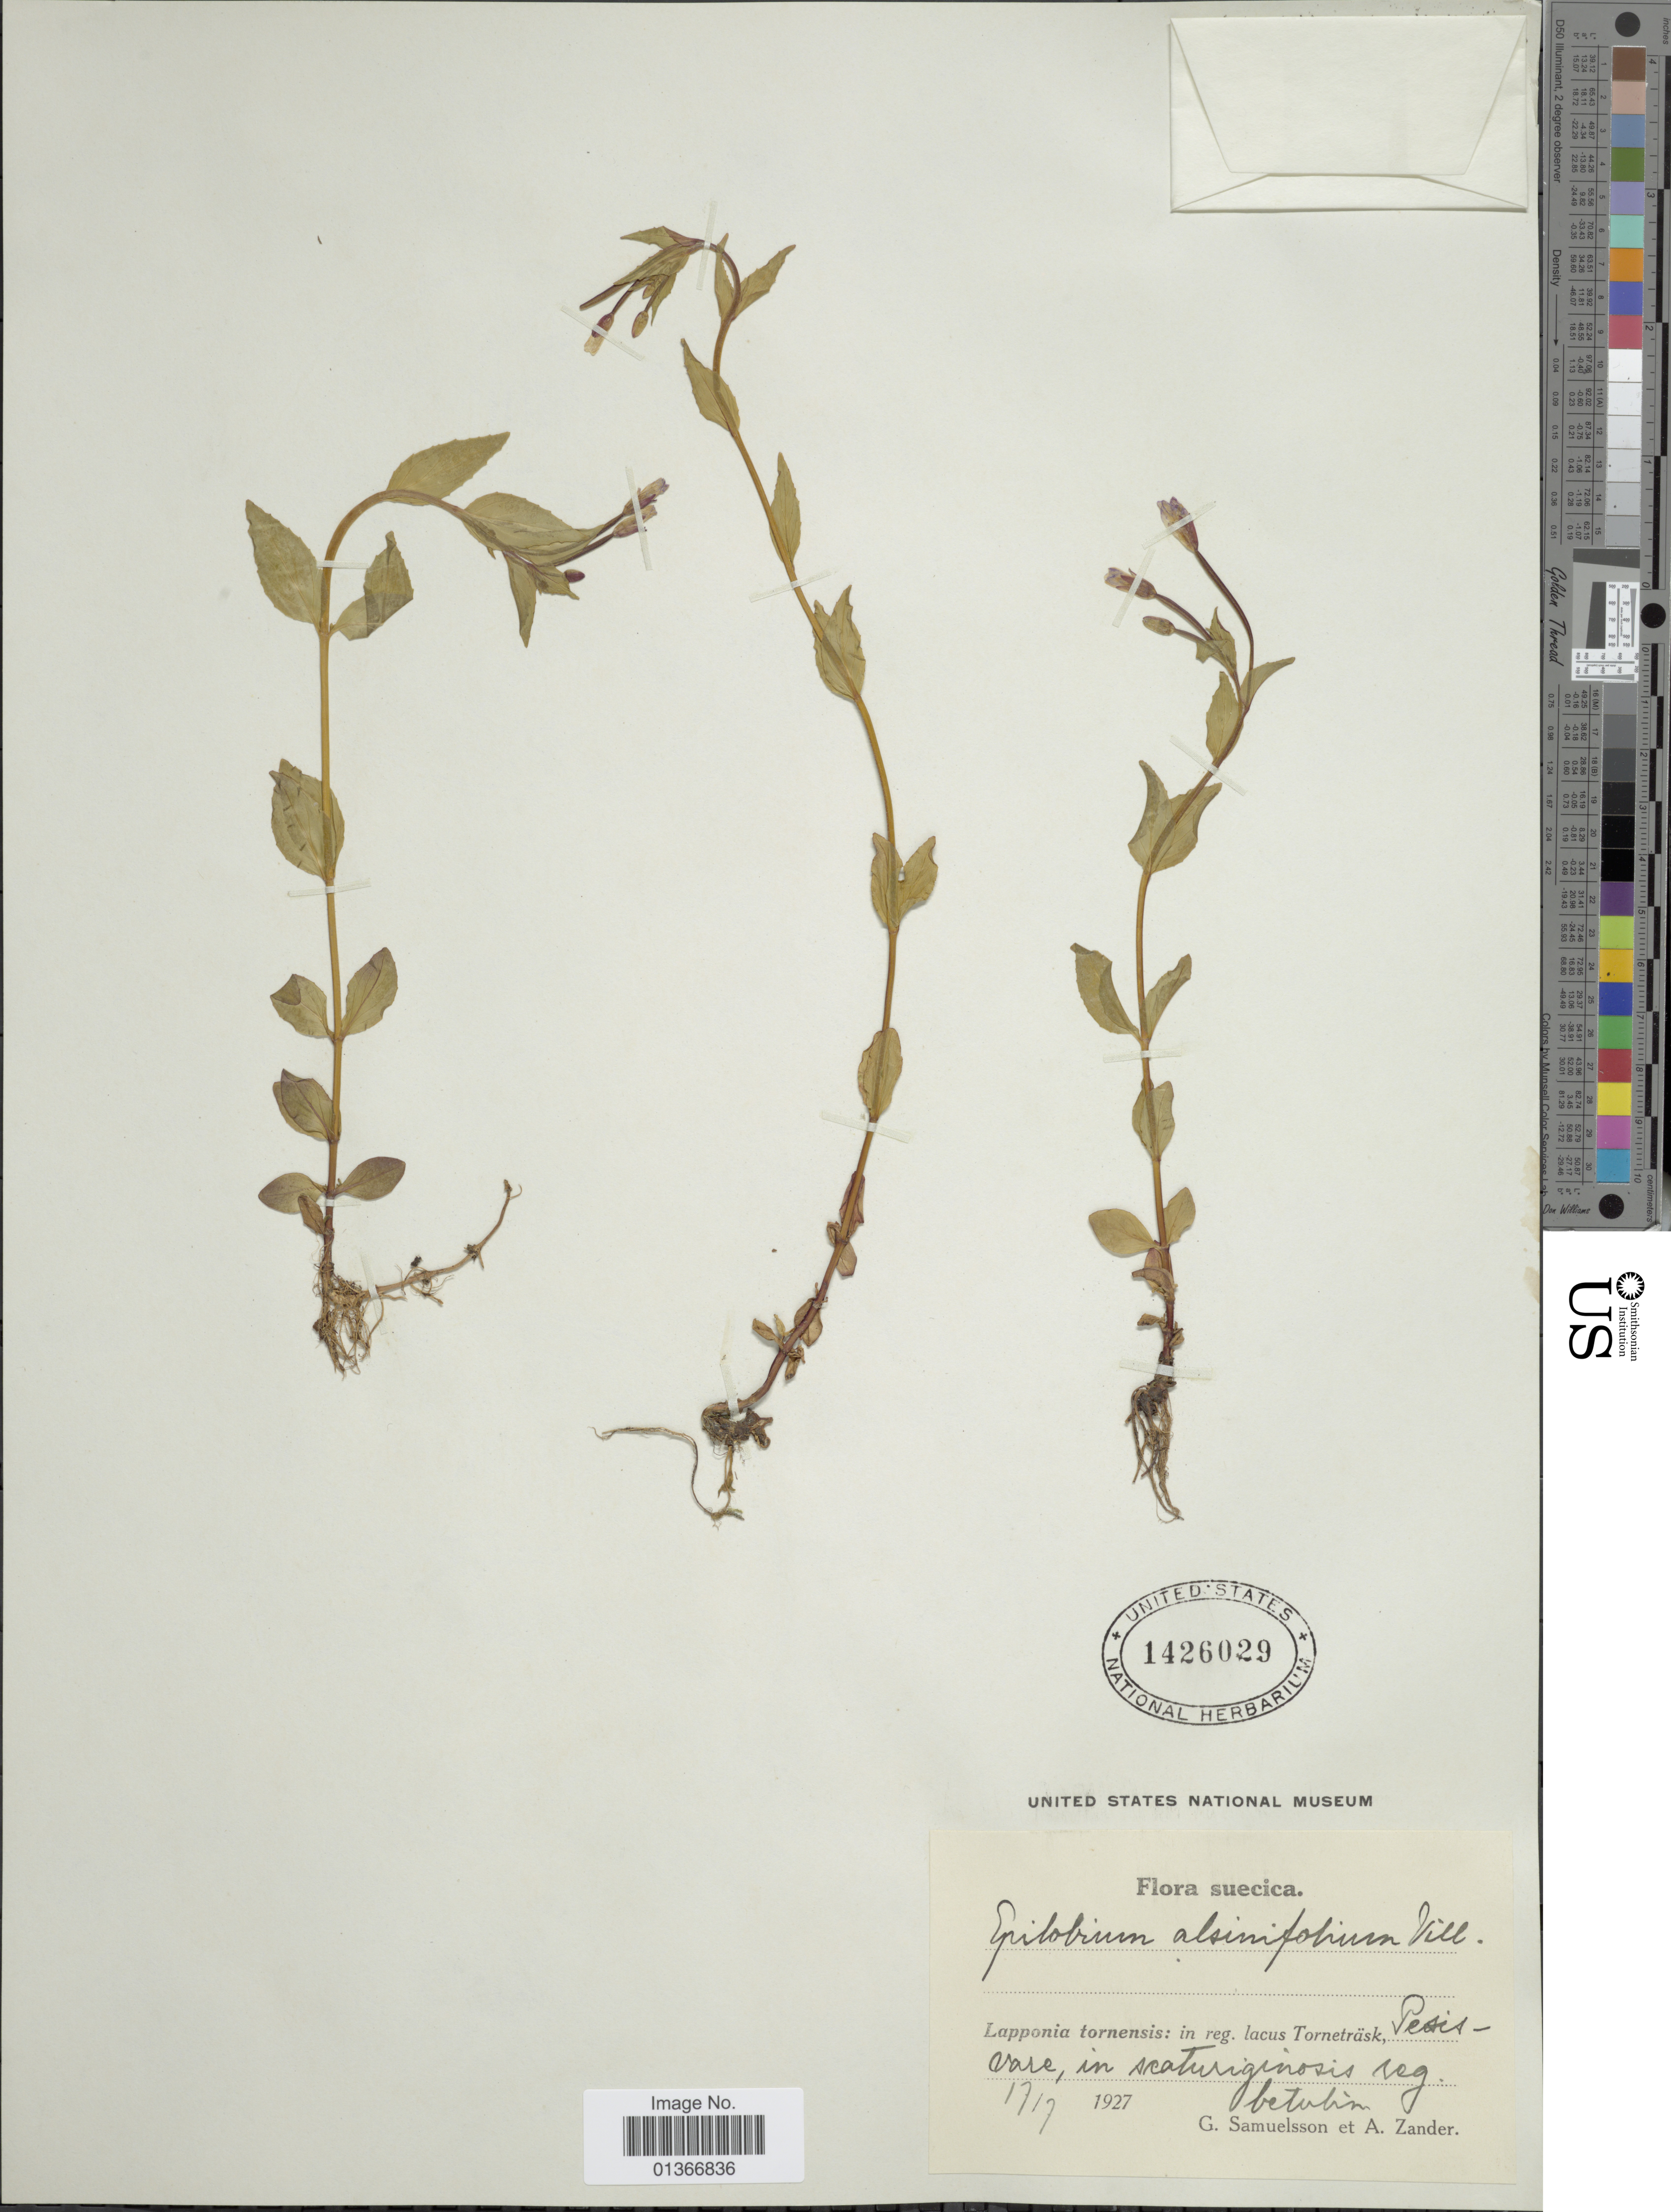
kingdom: Plantae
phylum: Tracheophyta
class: Magnoliopsida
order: Myrtales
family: Onagraceae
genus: Epilobium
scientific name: Epilobium alsinifolium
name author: Vill.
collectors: G. Samuelsson & A. Zander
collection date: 1927-07-17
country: Sweden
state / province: Norrbotten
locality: Bessešvárri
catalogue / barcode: US 1426029